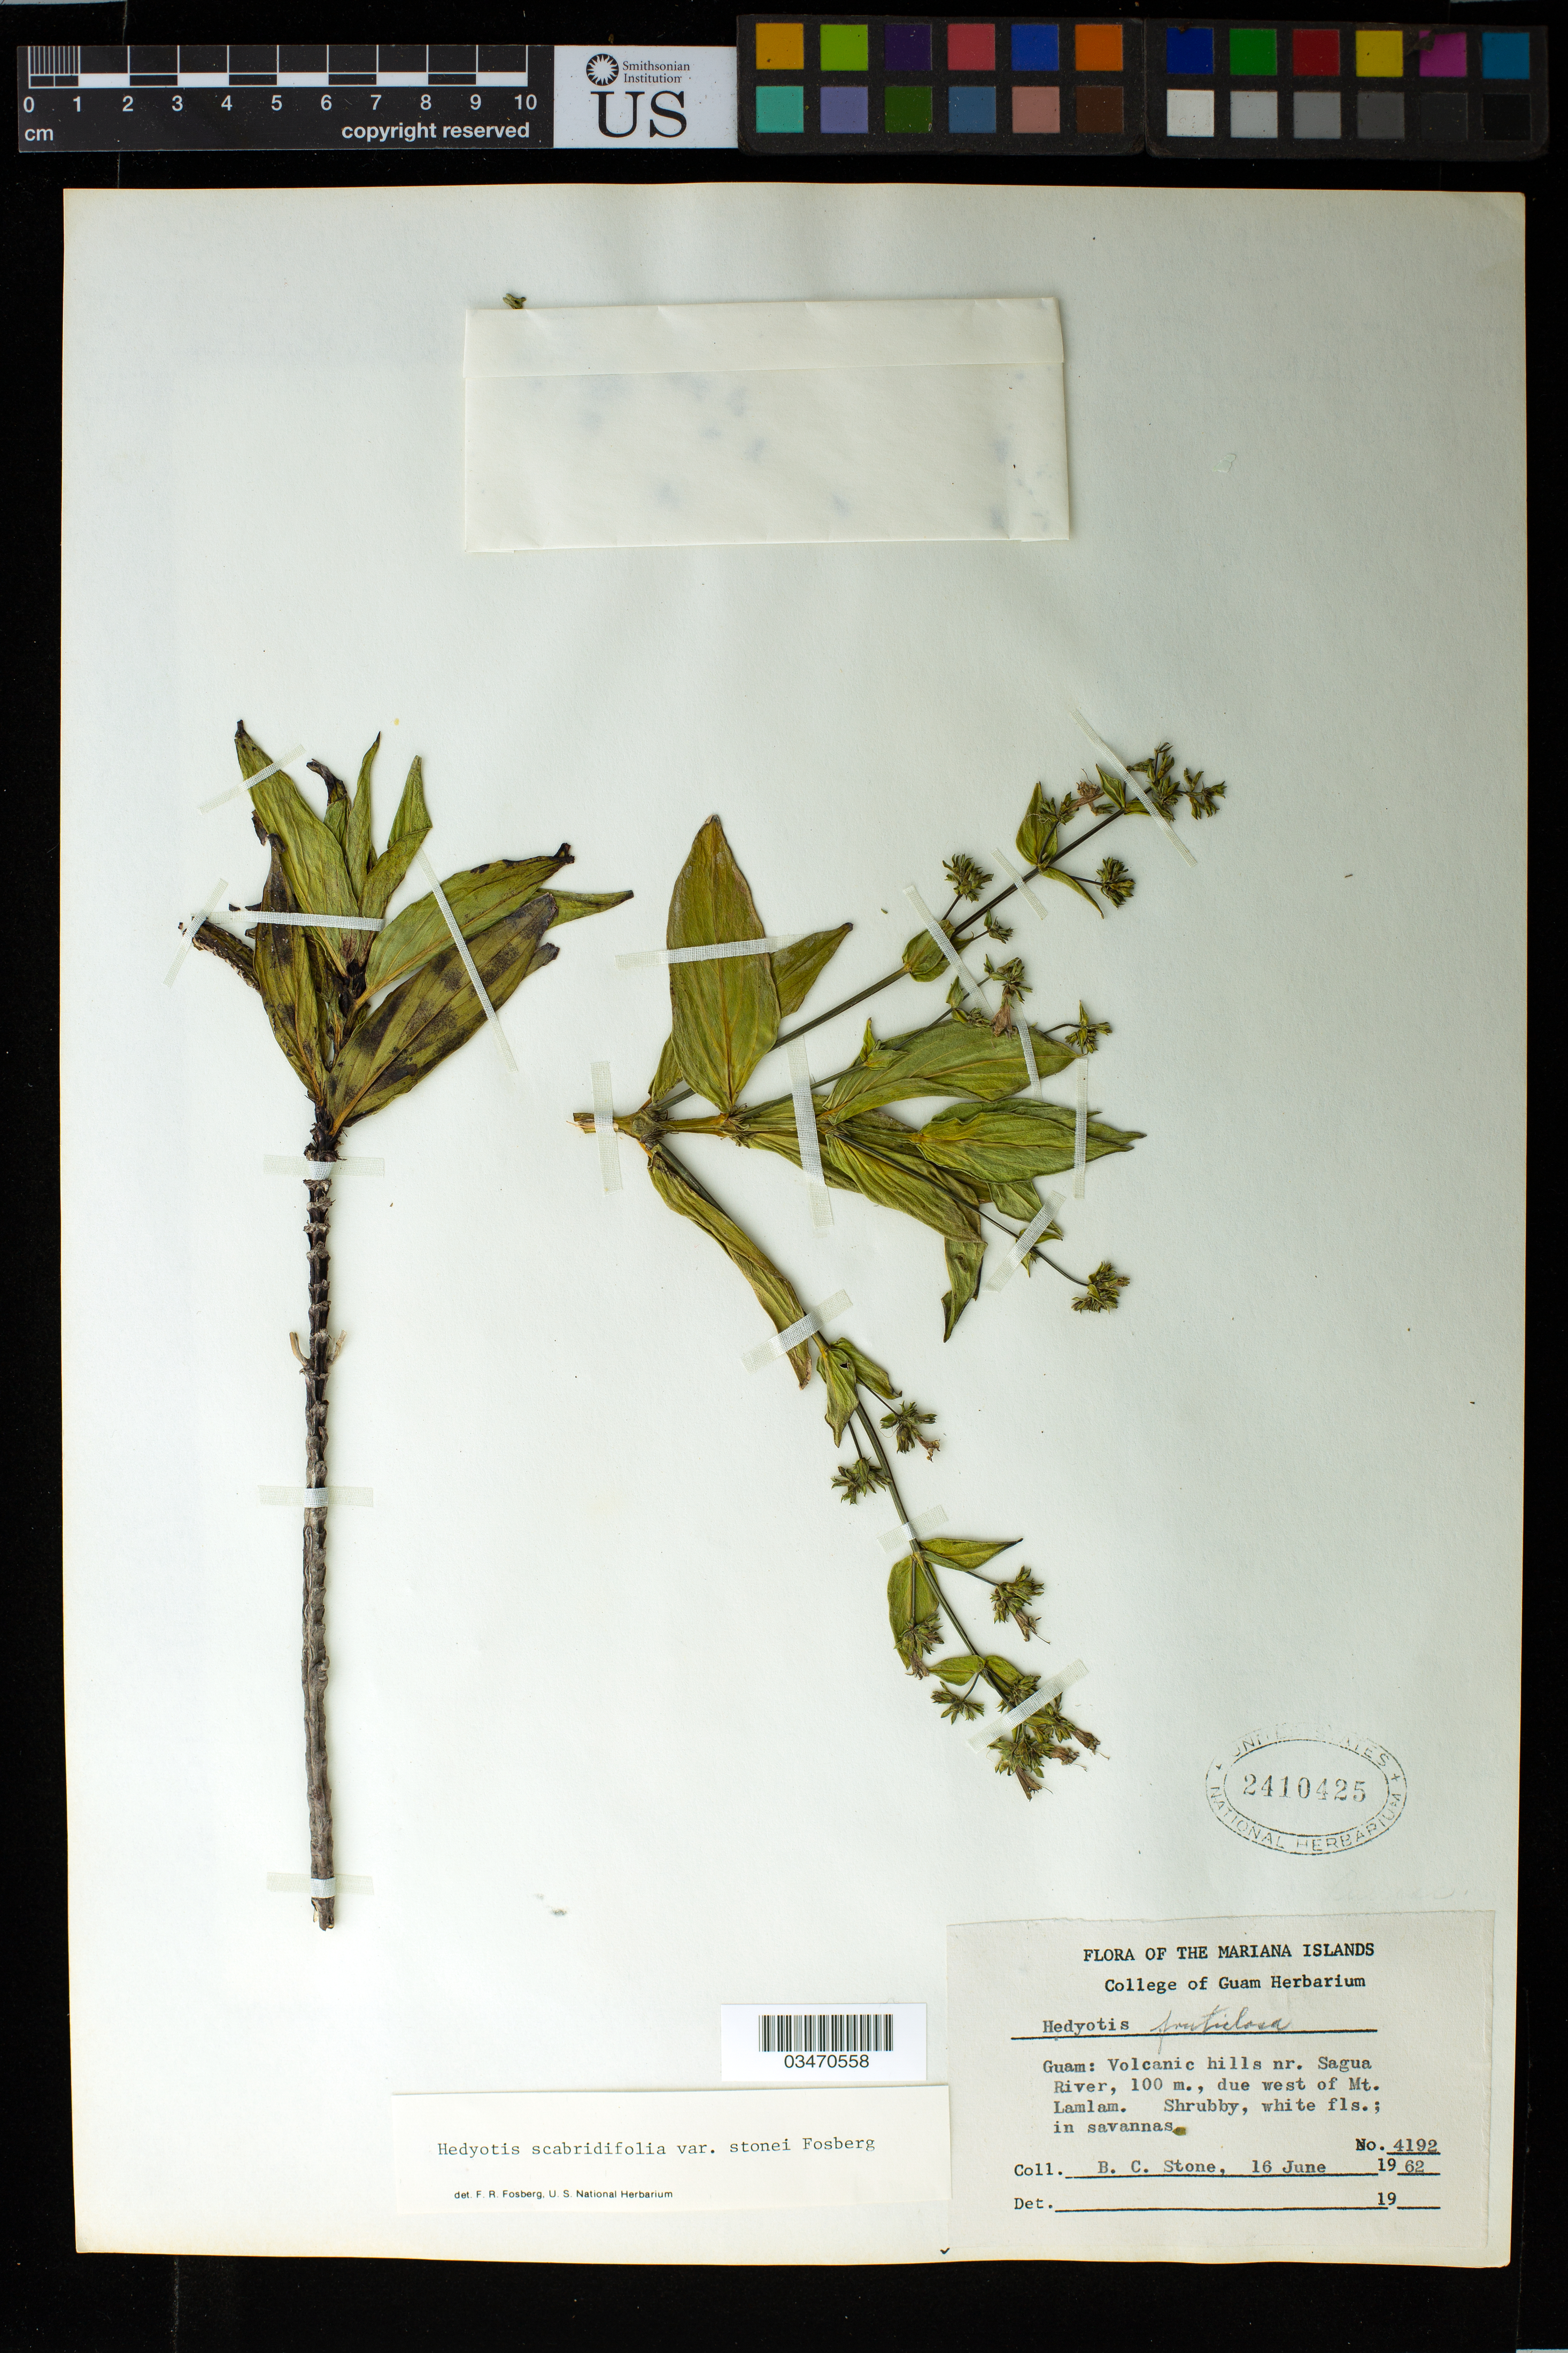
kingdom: Plantae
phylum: Tracheophyta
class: Magnoliopsida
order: Gentianales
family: Rubiaceae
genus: Hedyotis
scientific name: Hedyotis fruticulosa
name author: Volk.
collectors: B. C. Stone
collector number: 4192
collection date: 1962-06-16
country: Guam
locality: Mariana Islands. Volcanic hills nr. Sagua River, 100 m. due west of Mt. Lamlam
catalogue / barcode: US 2410425